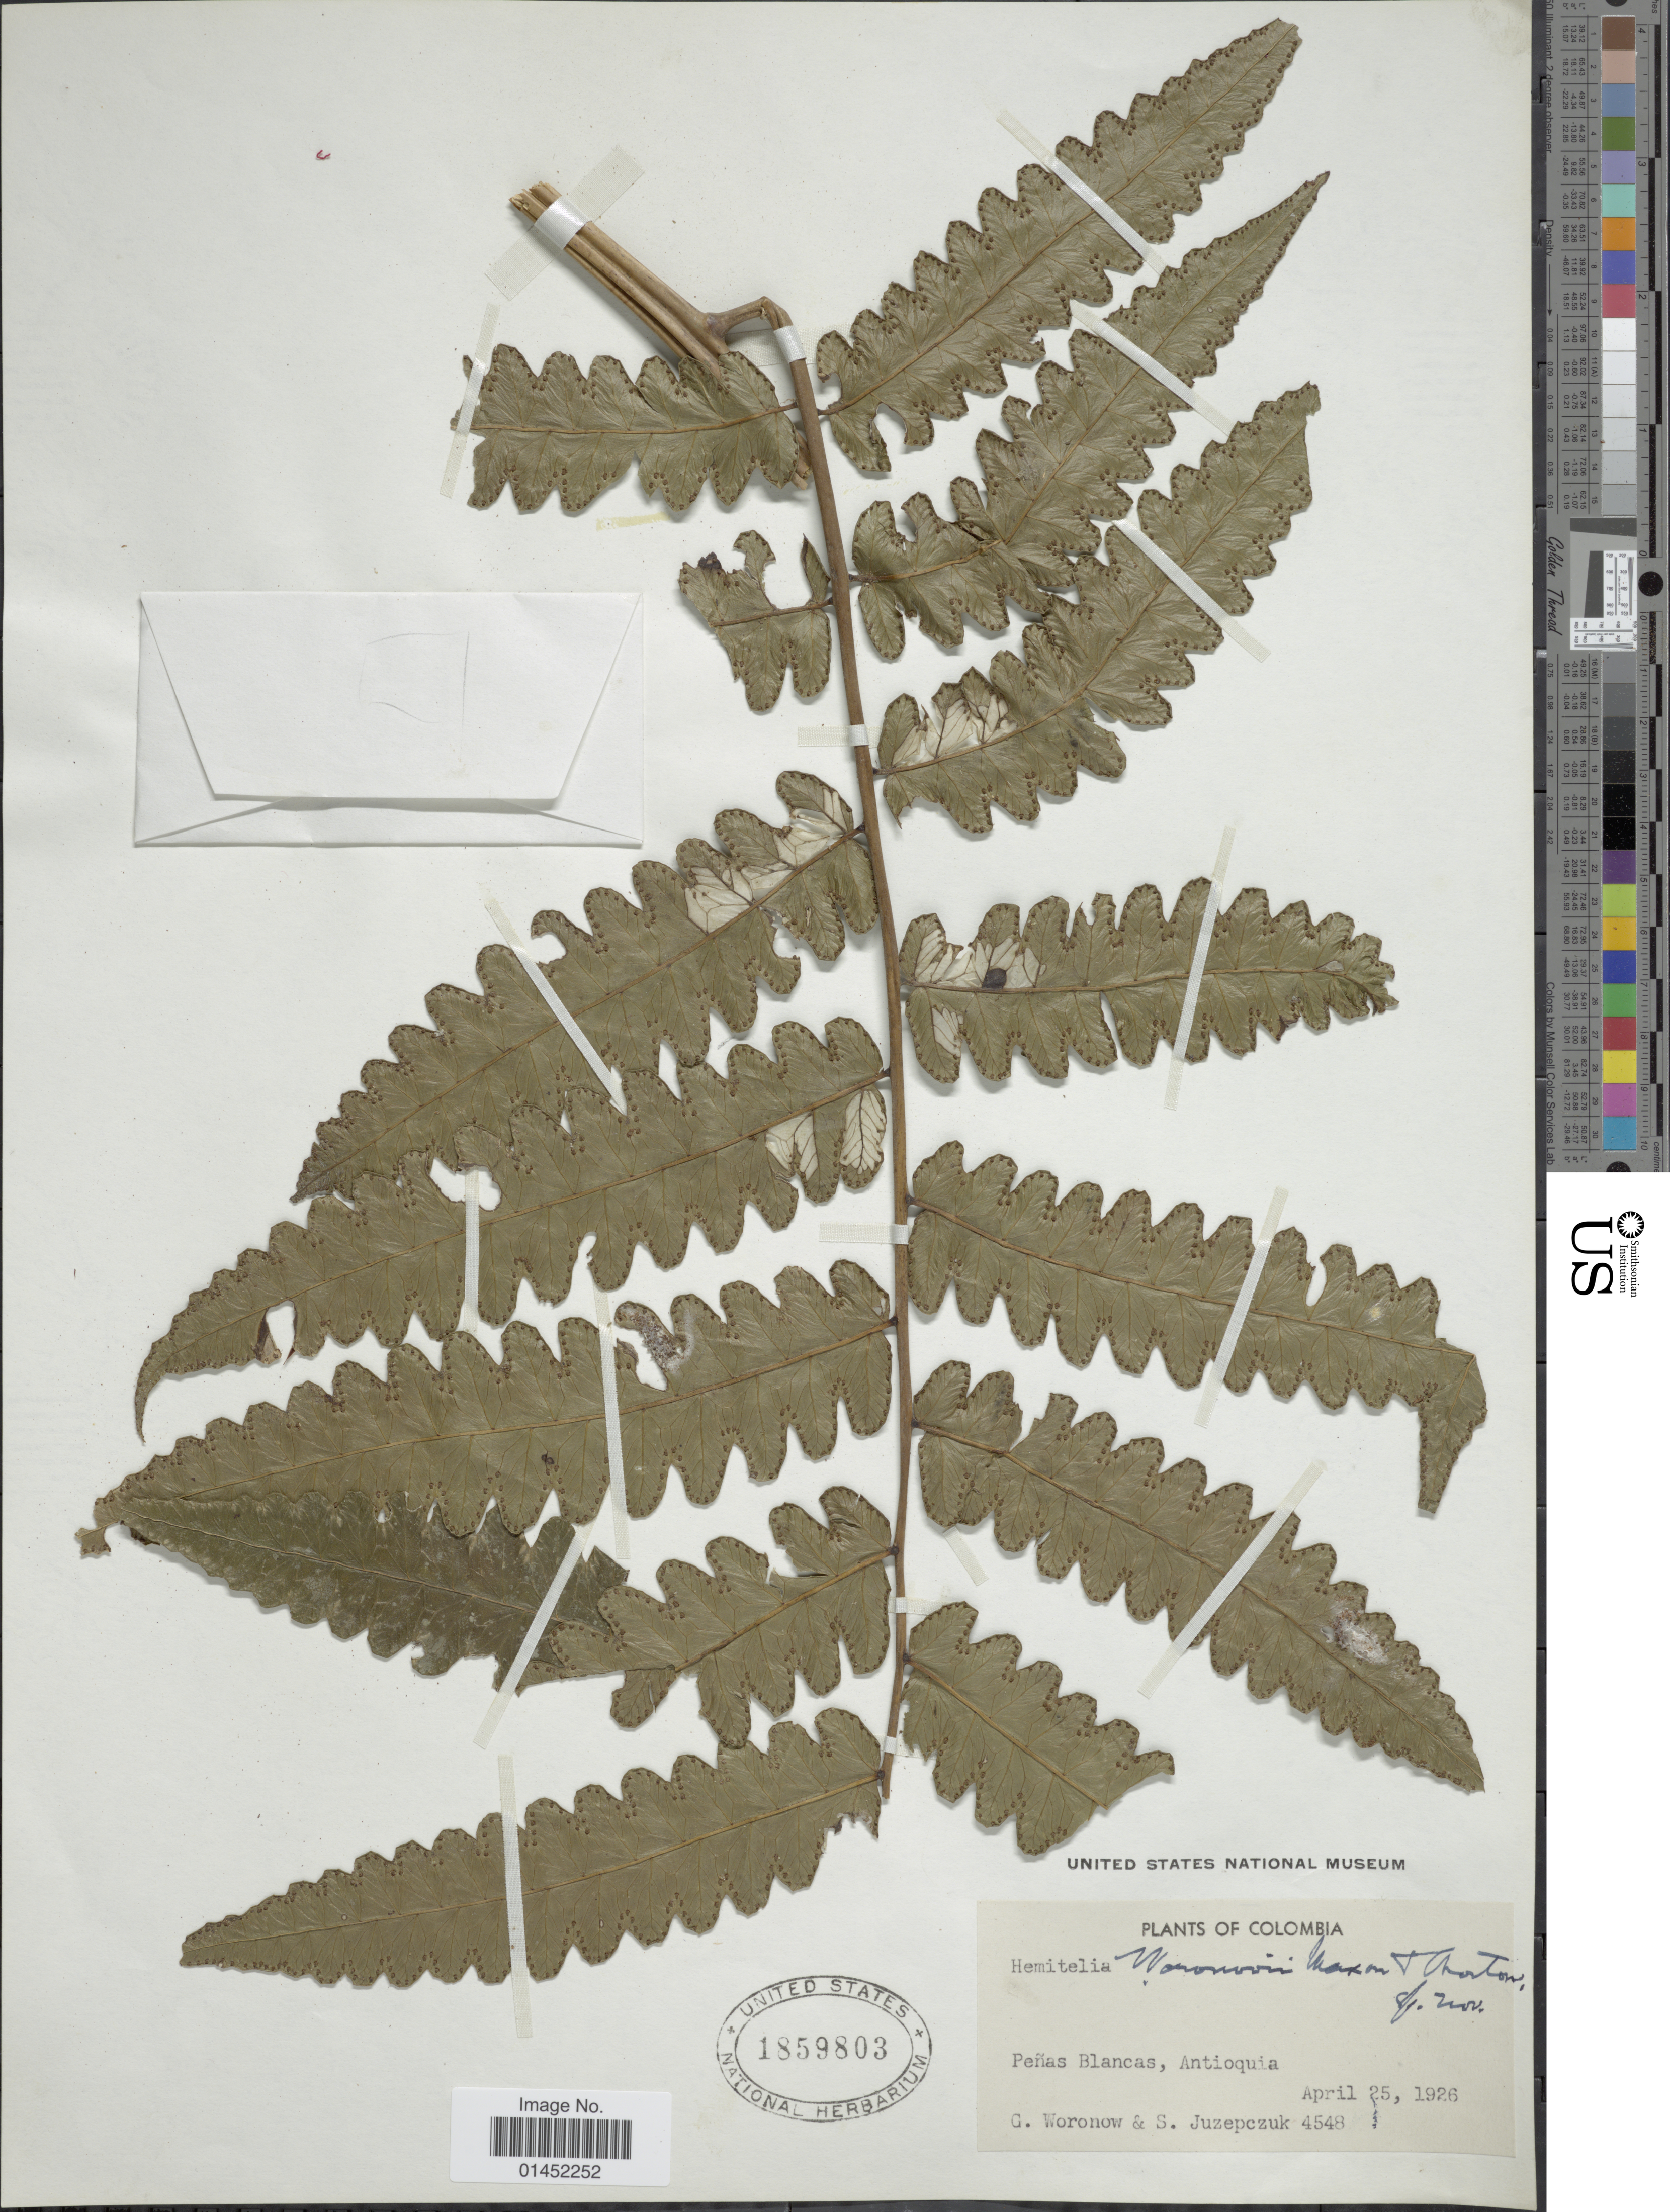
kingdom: Plantae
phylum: Tracheophyta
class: Polypodiopsida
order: Cyatheales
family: Cyatheaceae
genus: Cyathea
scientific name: Cyathea petiolata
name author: (Hook.) R.M. Tryon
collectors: G. Woronow & S. V. Juzepczuk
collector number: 4548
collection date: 1926-04-25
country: Colombia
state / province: Antioquia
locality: Peñas Blancas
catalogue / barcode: US 1859803